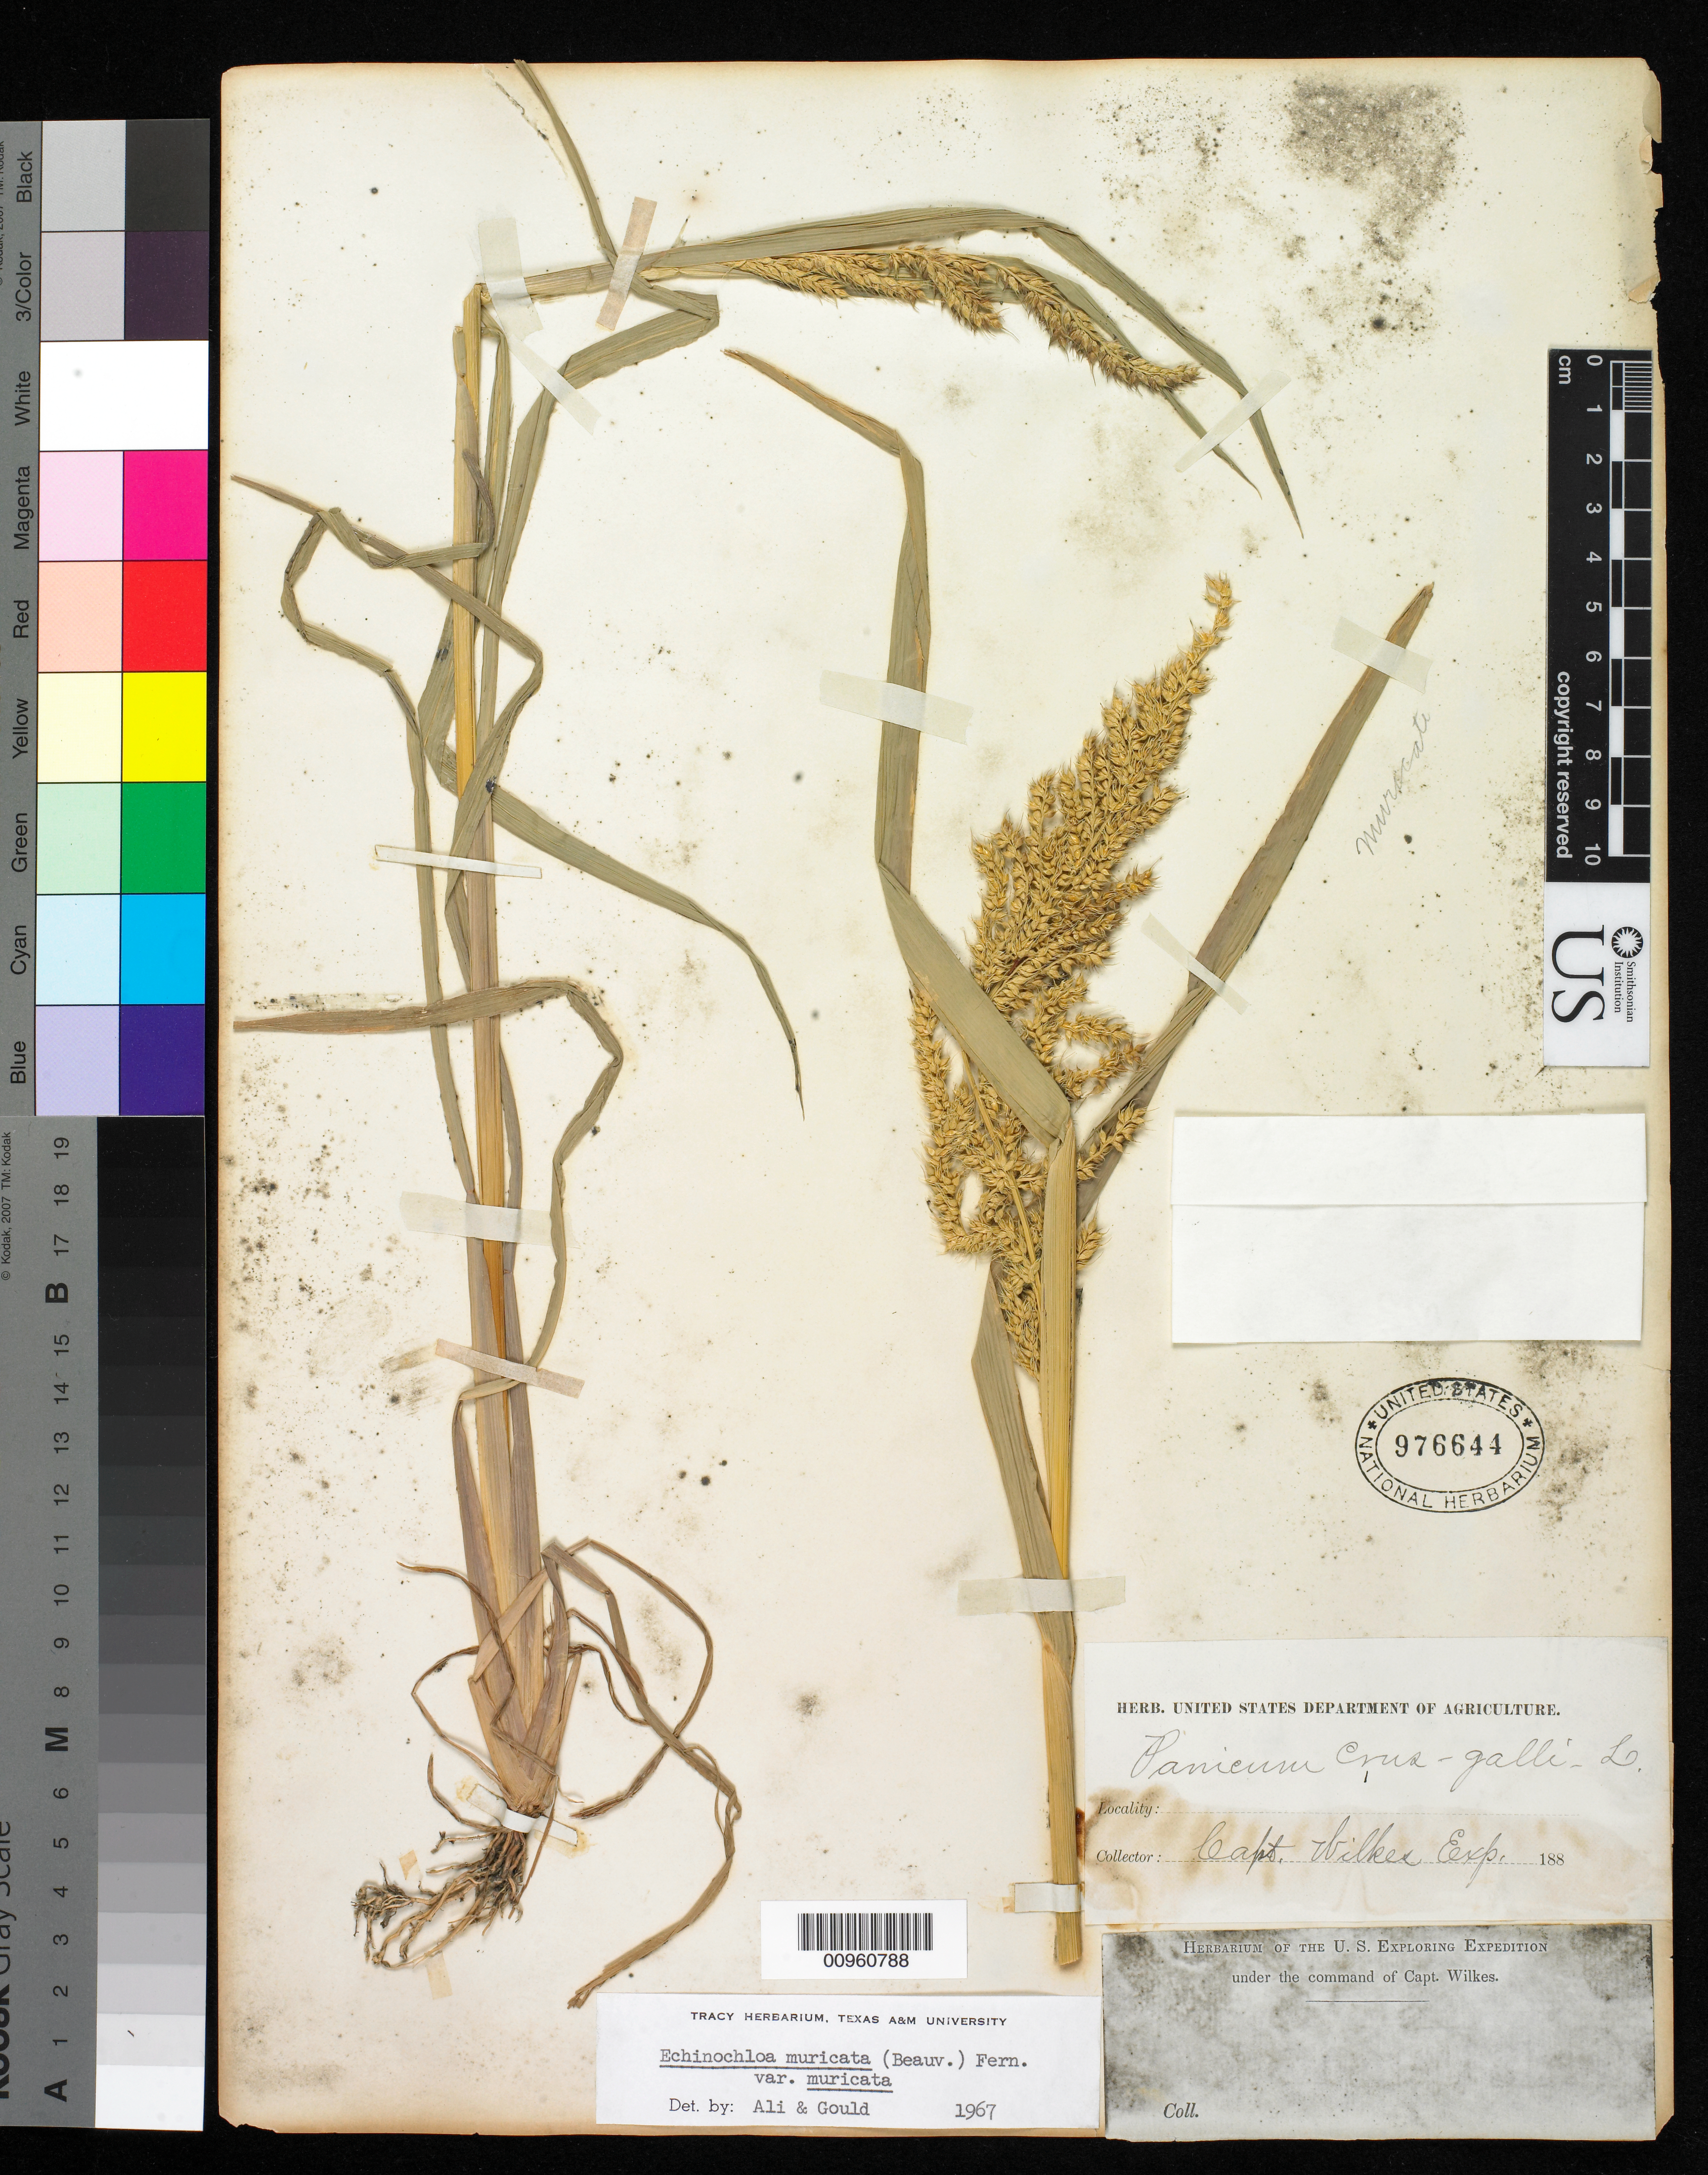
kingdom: Plantae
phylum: Tracheophyta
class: Liliopsida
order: Poales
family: Poaceae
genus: Echinochloa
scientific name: Echinochloa muricata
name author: (P. Beauv.) Fernald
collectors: Wilkes Explor. Exped.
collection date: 1838/1842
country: United States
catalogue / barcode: US 976644